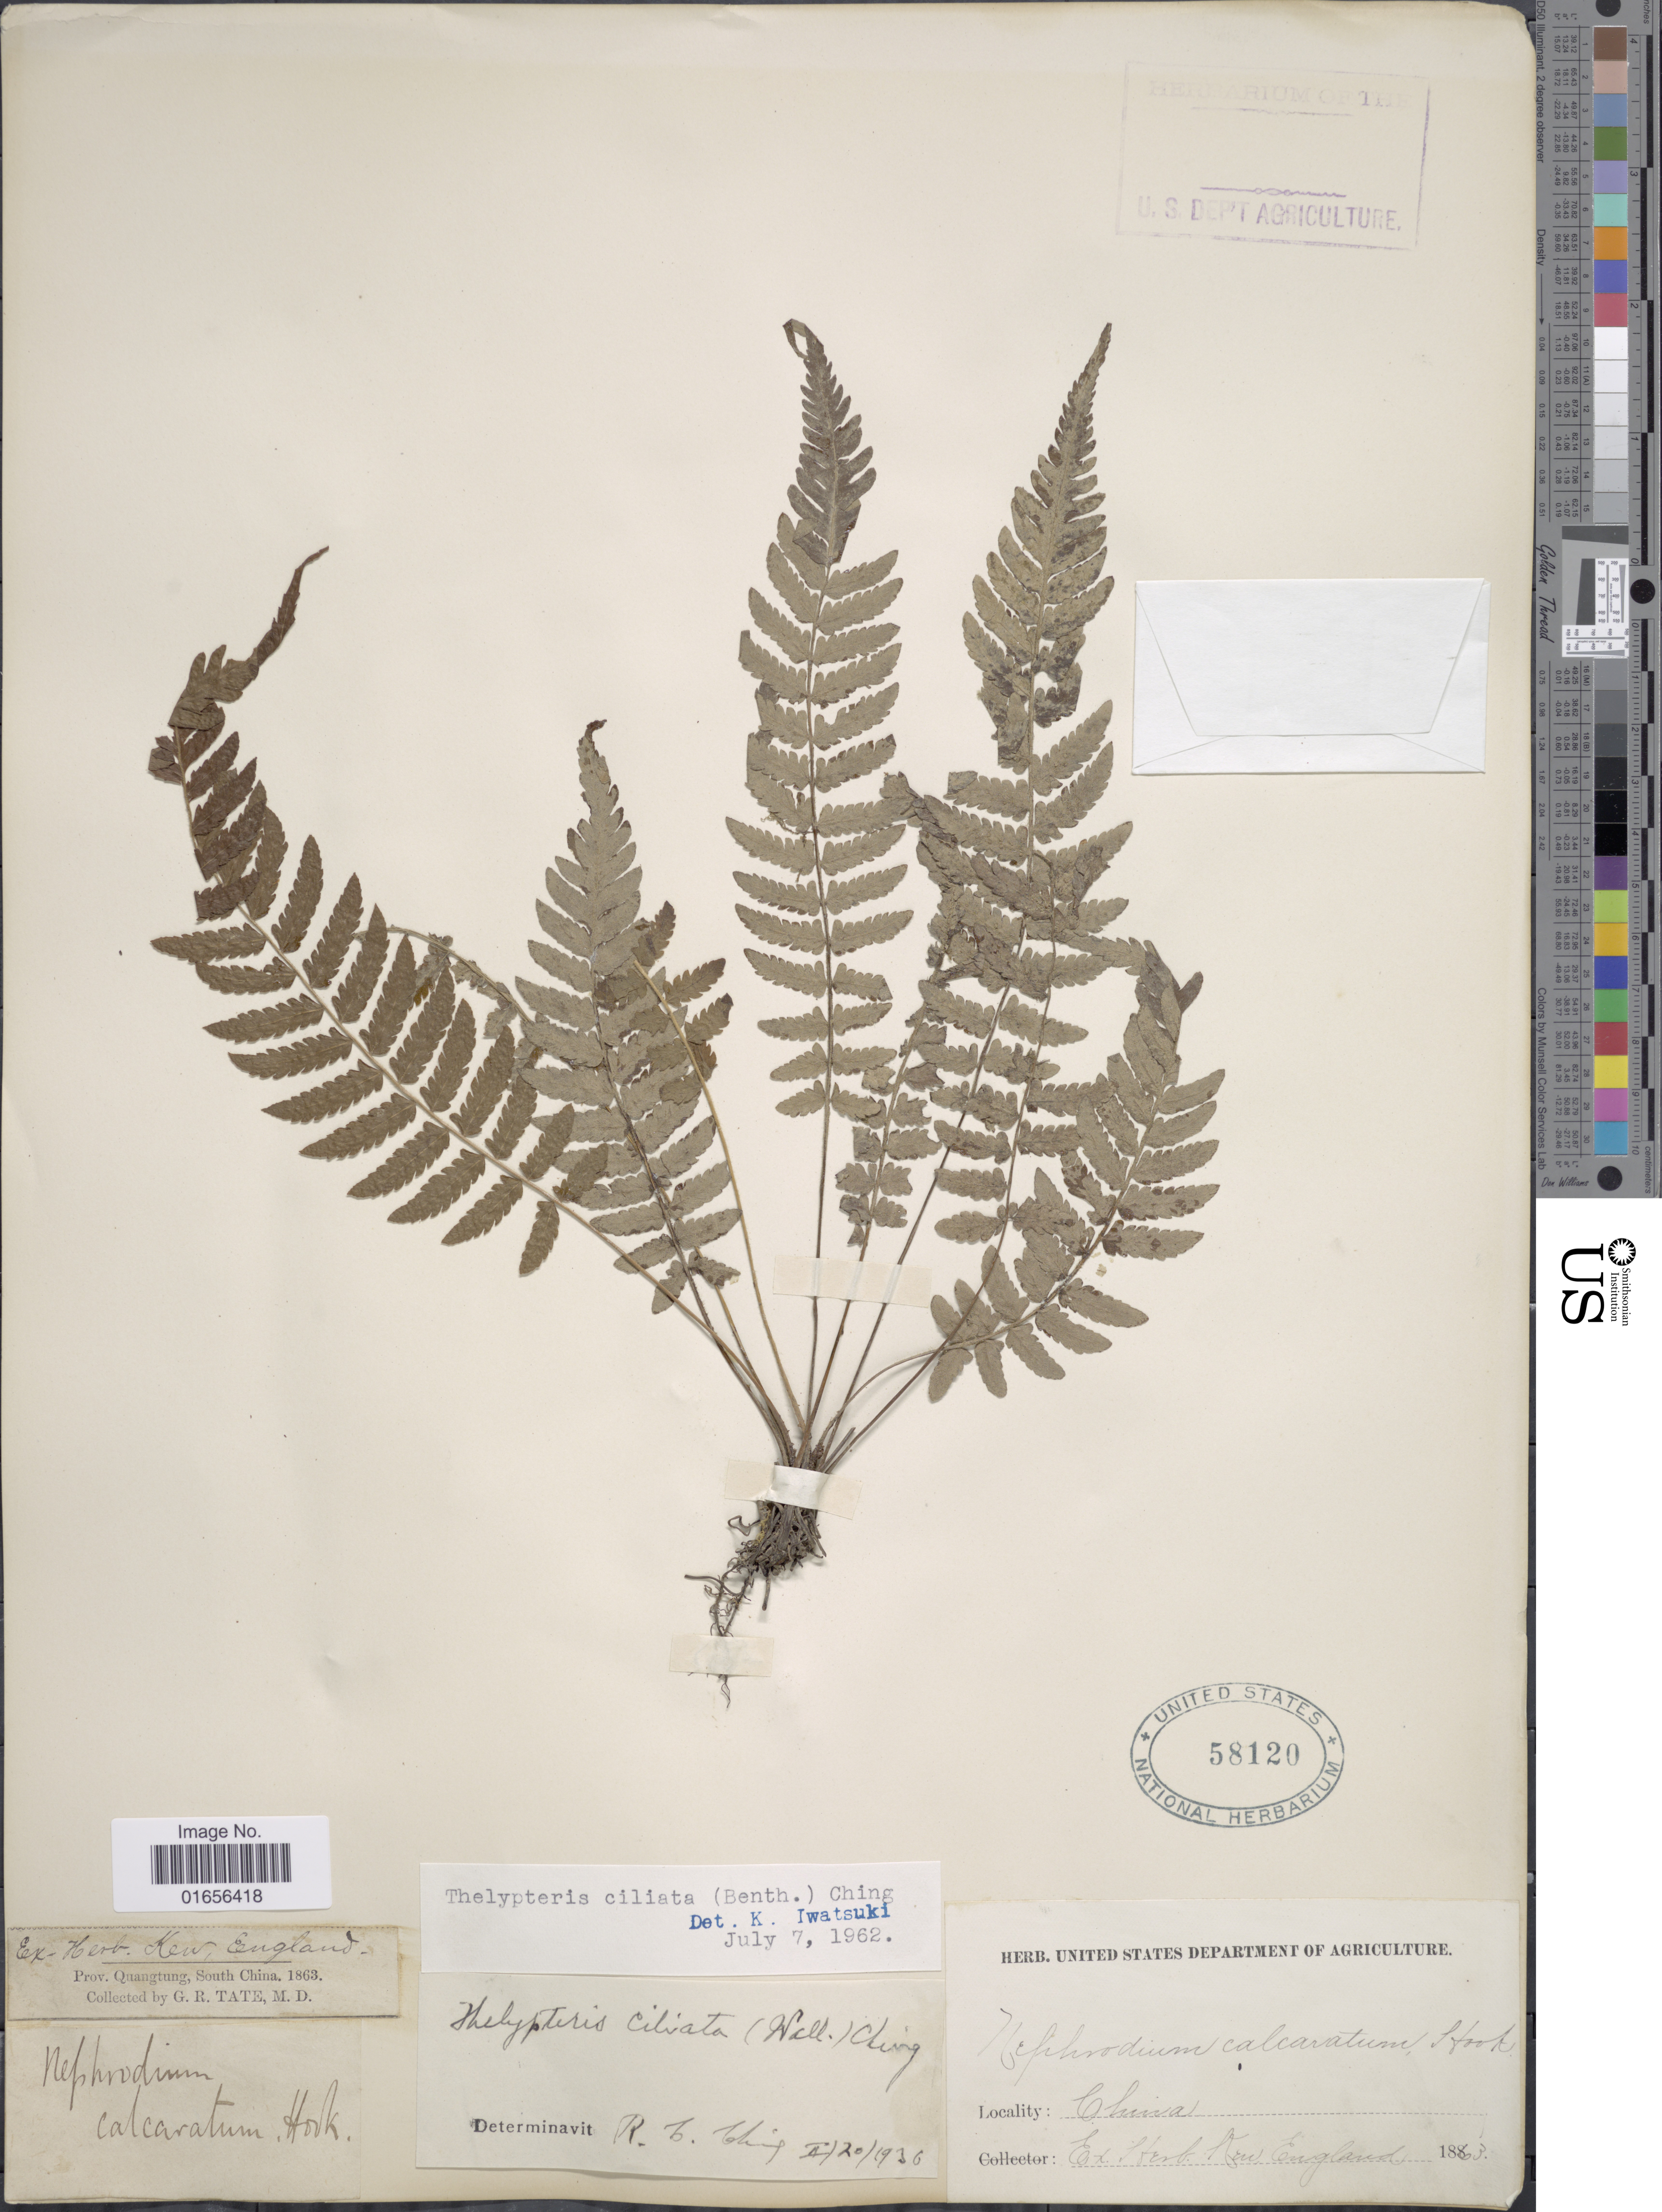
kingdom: Plantae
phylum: Tracheophyta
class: Polypodiopsida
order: Polypodiales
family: Thelypteridaceae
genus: Trigonospora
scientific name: Trigonospora ciliata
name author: (Benth.) Holttum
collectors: G. Tate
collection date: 1863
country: China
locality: Prov. Quangtung, South China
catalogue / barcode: US 58120